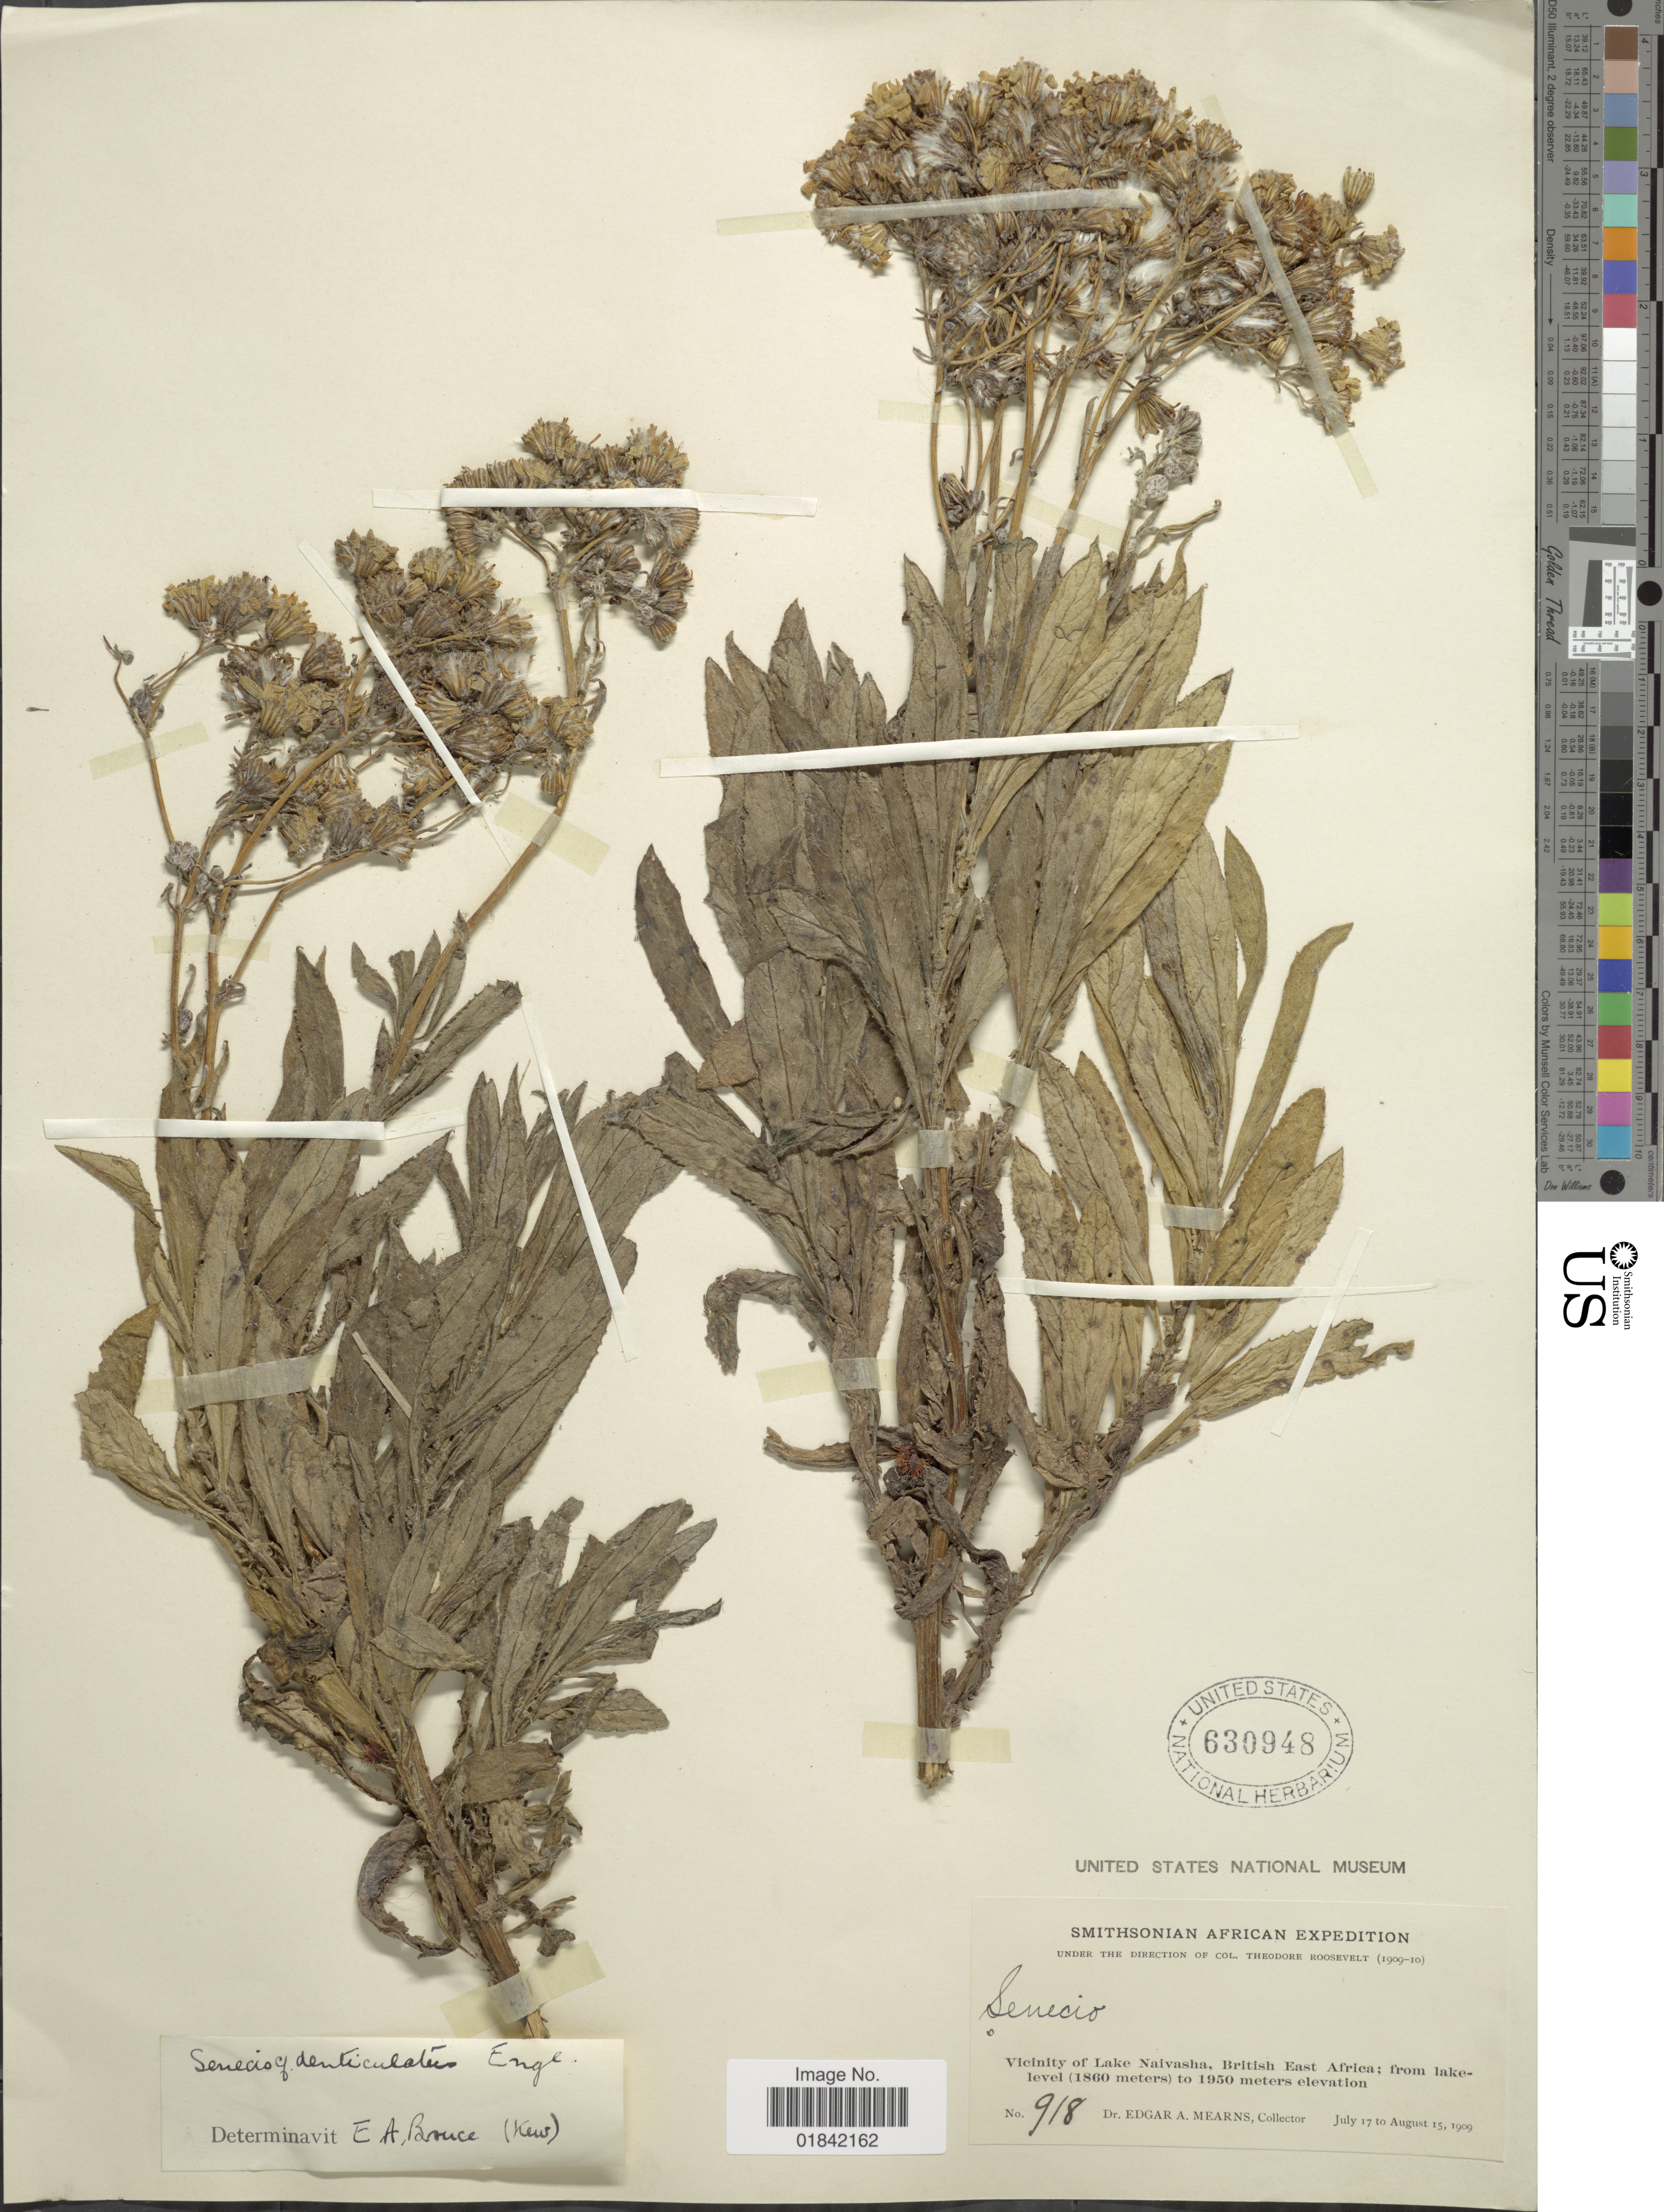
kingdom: Plantae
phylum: Tracheophyta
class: Magnoliopsida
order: Asterales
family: Asteraceae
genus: Senecio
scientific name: Senecio denticulatus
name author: (Hook. & Arn.) DC.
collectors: E. A. Mearns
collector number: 918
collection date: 1909-07-17/1909-08-15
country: Kenya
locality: Vicinity of Lake Naivasha, British East Africa; from lake-level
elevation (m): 1860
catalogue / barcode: US 630948